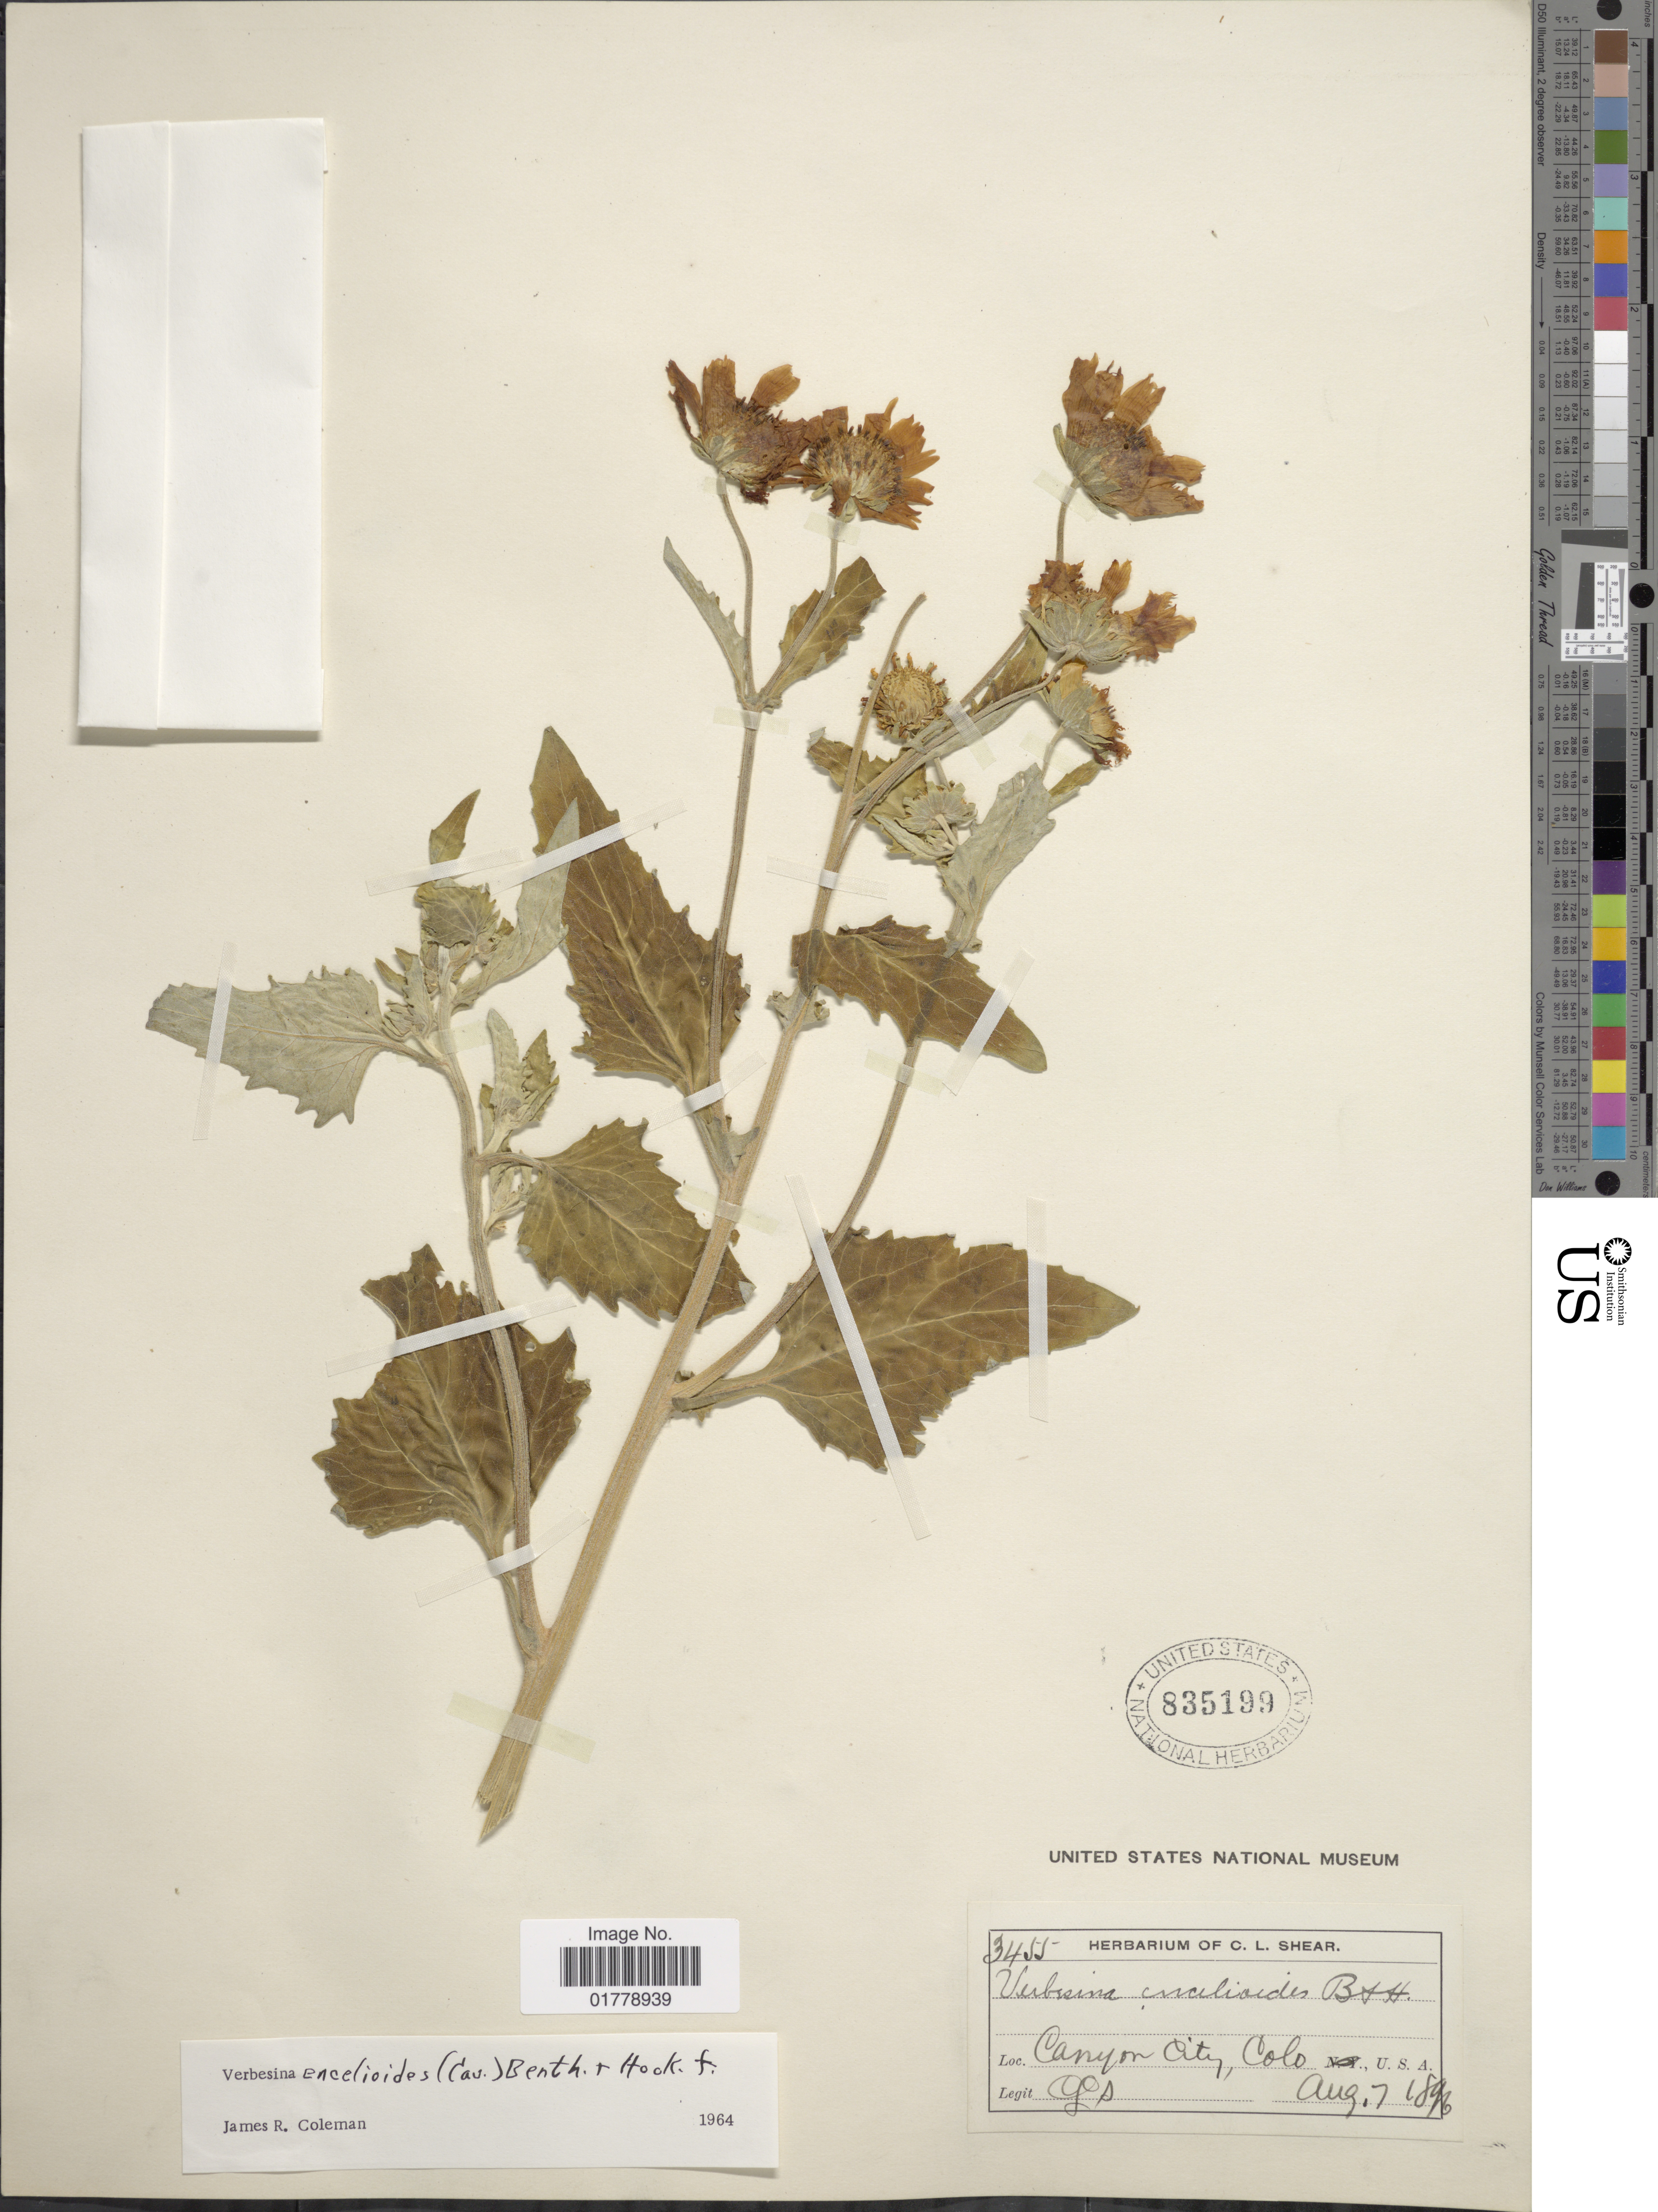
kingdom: Plantae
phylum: Tracheophyta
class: Magnoliopsida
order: Asterales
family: Asteraceae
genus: Verbesina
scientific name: Verbesina encelioides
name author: (Cav.) Benth. & Hook. ex A. Gray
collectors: C. L. Shear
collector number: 3455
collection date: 1896-08-07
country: United States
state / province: Colorado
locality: Canyon City, Colo. U.S.A.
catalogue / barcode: US 835199